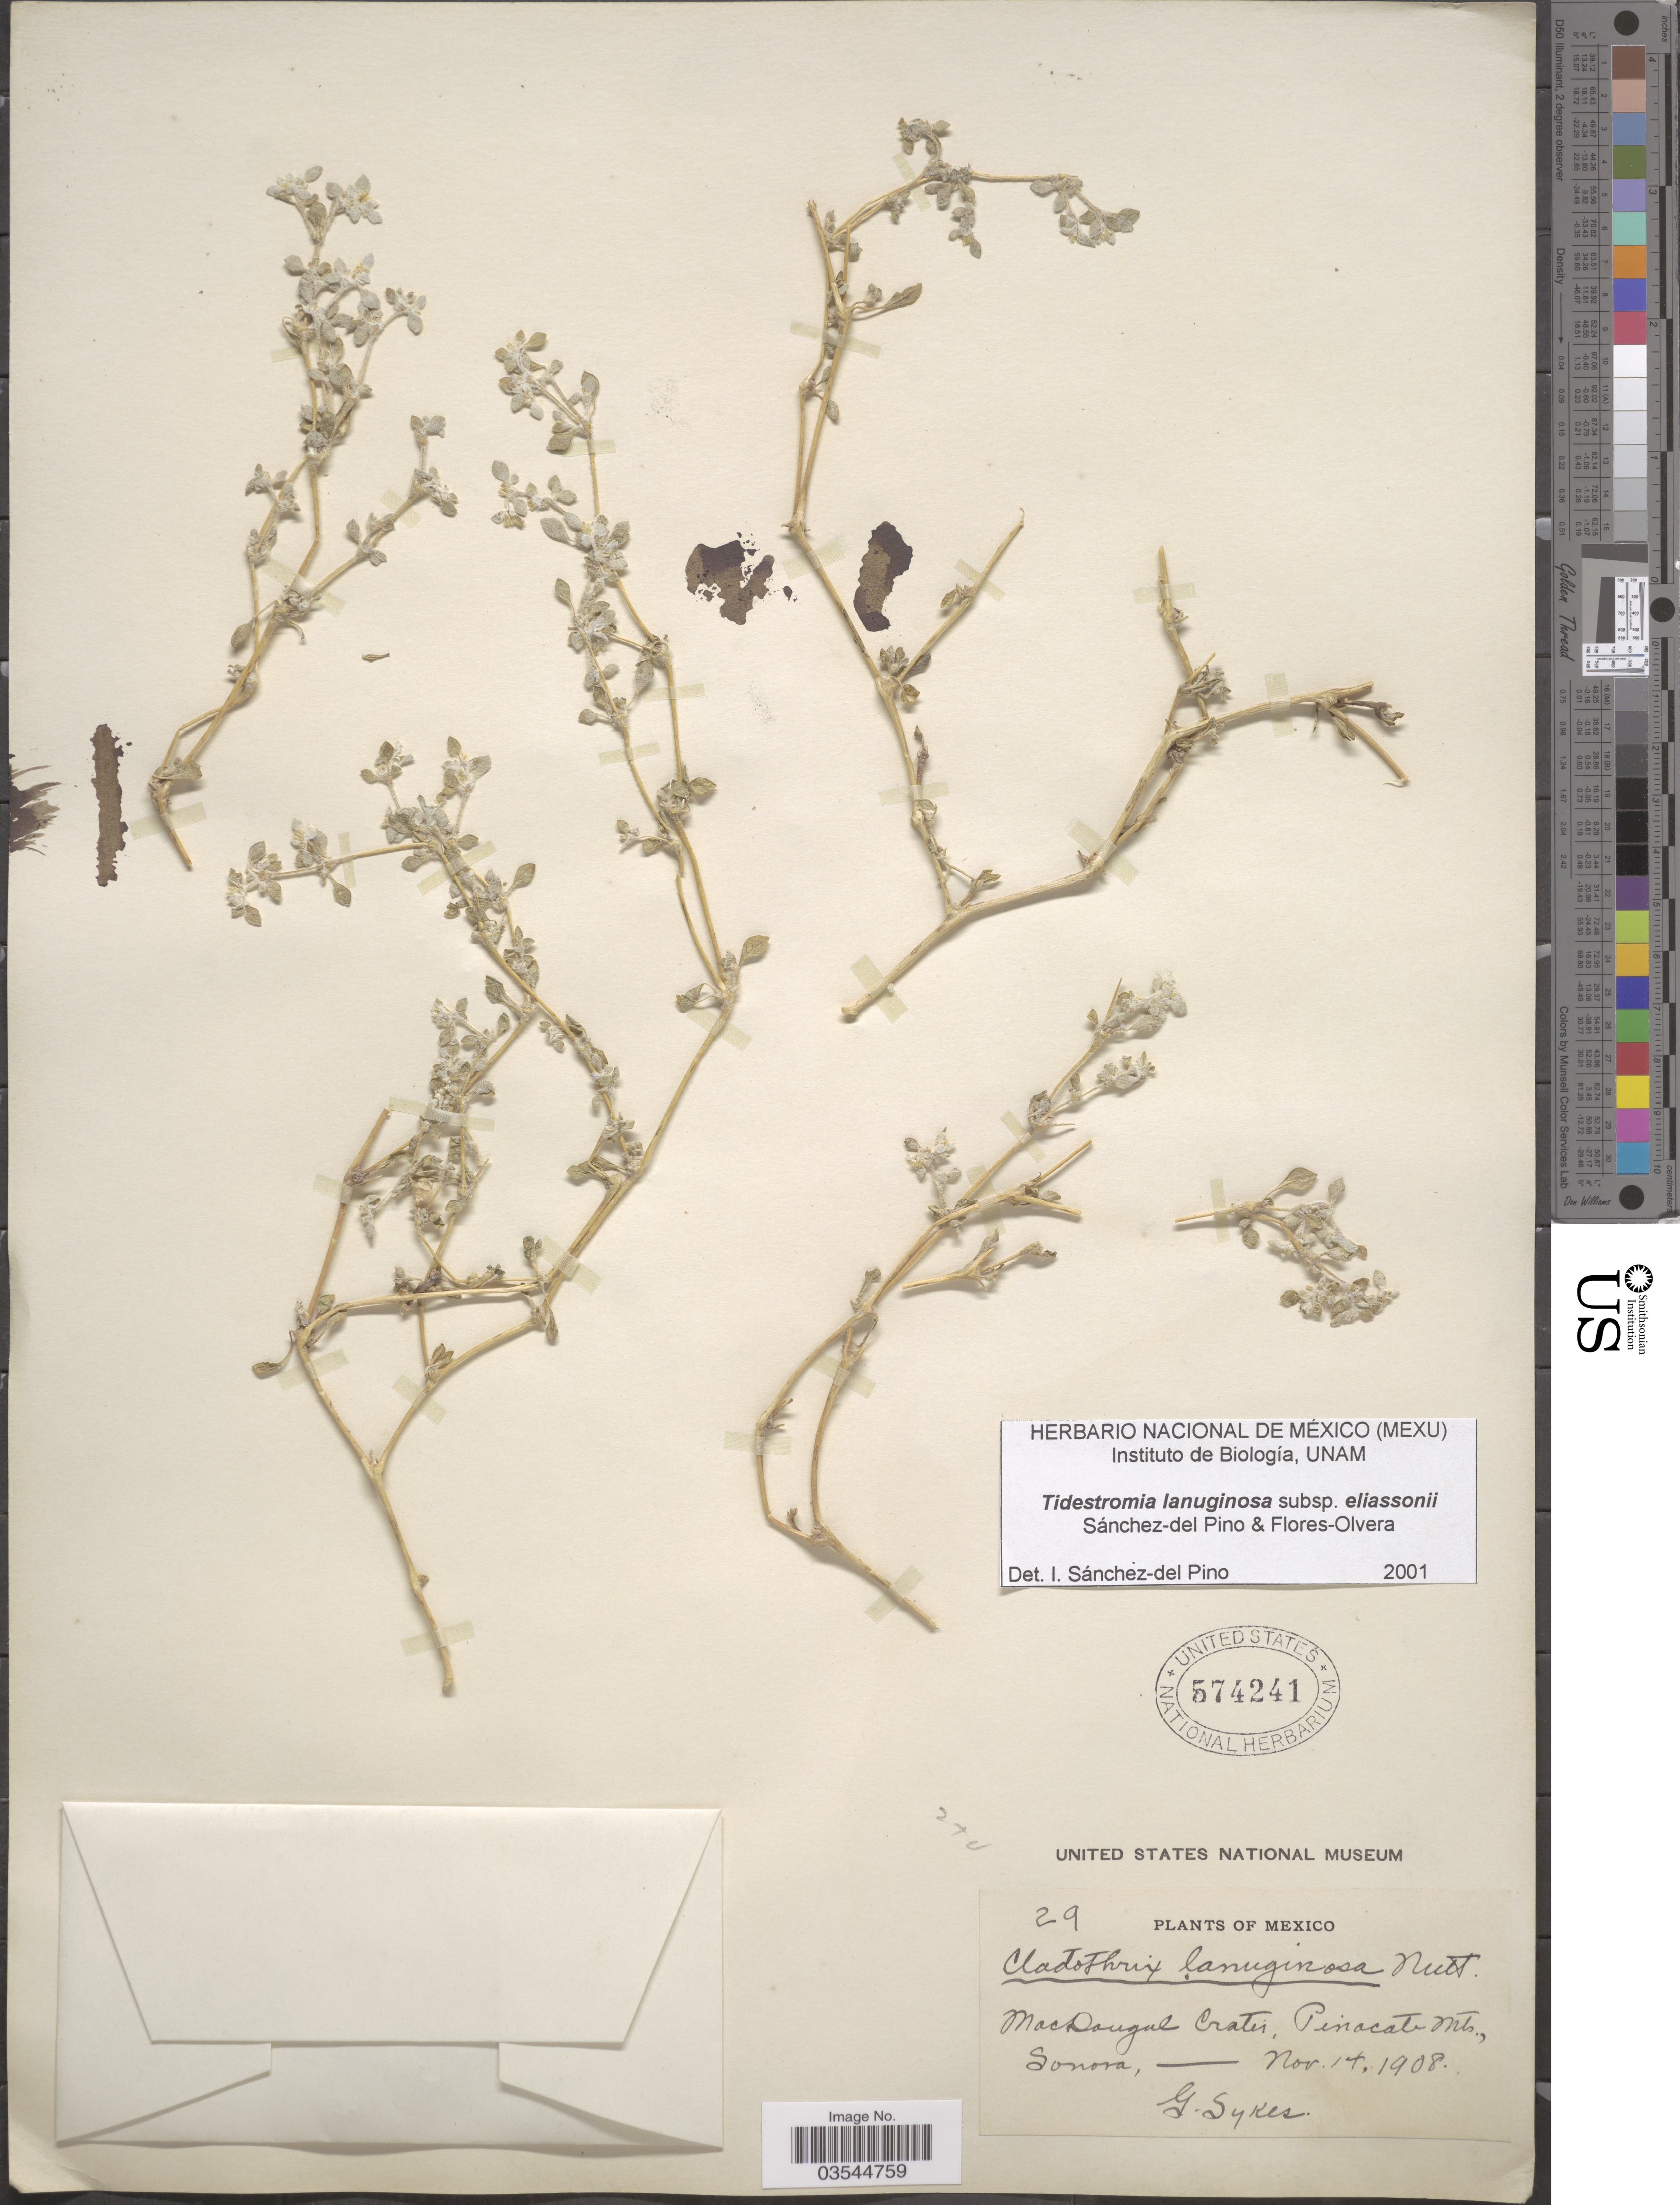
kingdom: Plantae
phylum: Tracheophyta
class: Magnoliopsida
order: Caryophyllales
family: Amaranthaceae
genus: Tidestromia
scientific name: Tidestromia lanuginosa subsp. eliassoniana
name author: Sánch. Pino & Flores Olv.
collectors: G. Sykes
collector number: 29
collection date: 1908-11-14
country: Mexico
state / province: Sonora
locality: MacDougal Crater, Pinocab Mts.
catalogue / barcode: US 574241